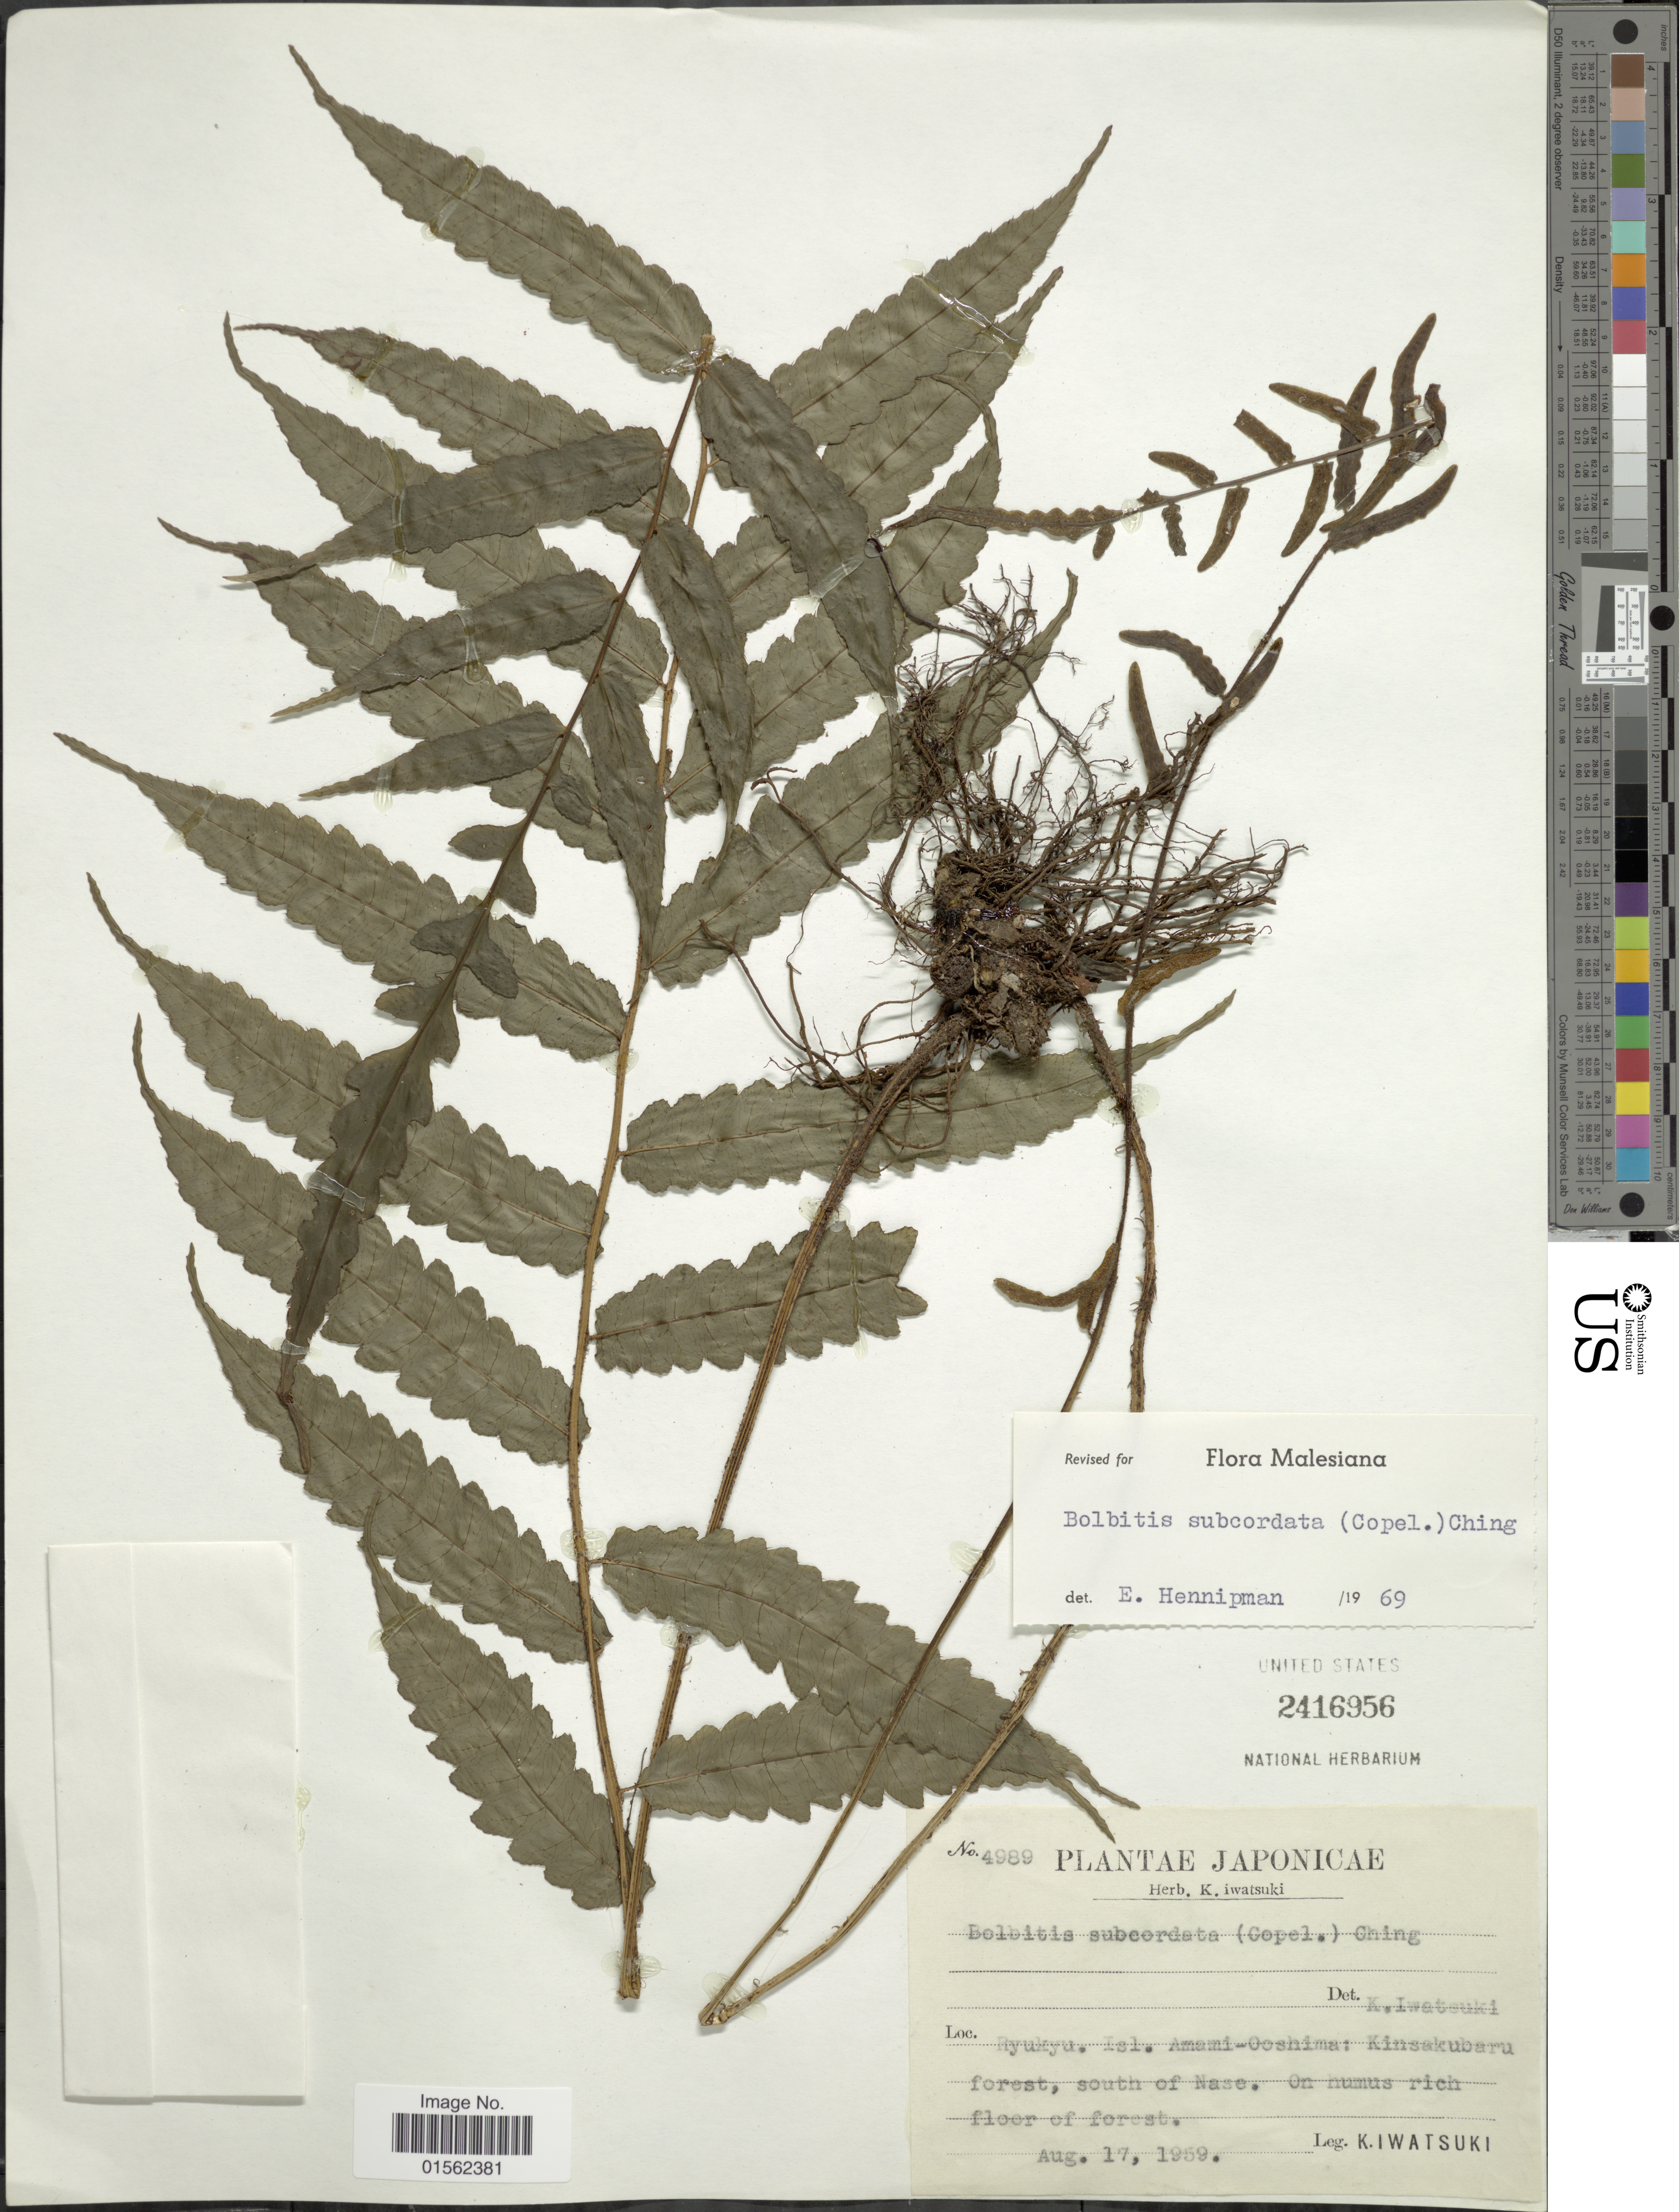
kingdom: Plantae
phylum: Tracheophyta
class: Polypodiopsida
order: Polypodiales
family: Dryopteridaceae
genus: Bolbitis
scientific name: Bolbitis subcordata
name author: (Copel.) Ching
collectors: K. Iwatsuki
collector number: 4989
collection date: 1959-08-17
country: Japan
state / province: Okinawa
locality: Ryukyu, Isl. Amami-Ooshima: Kinsakubaru forest, south of Nase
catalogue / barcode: US 2416956